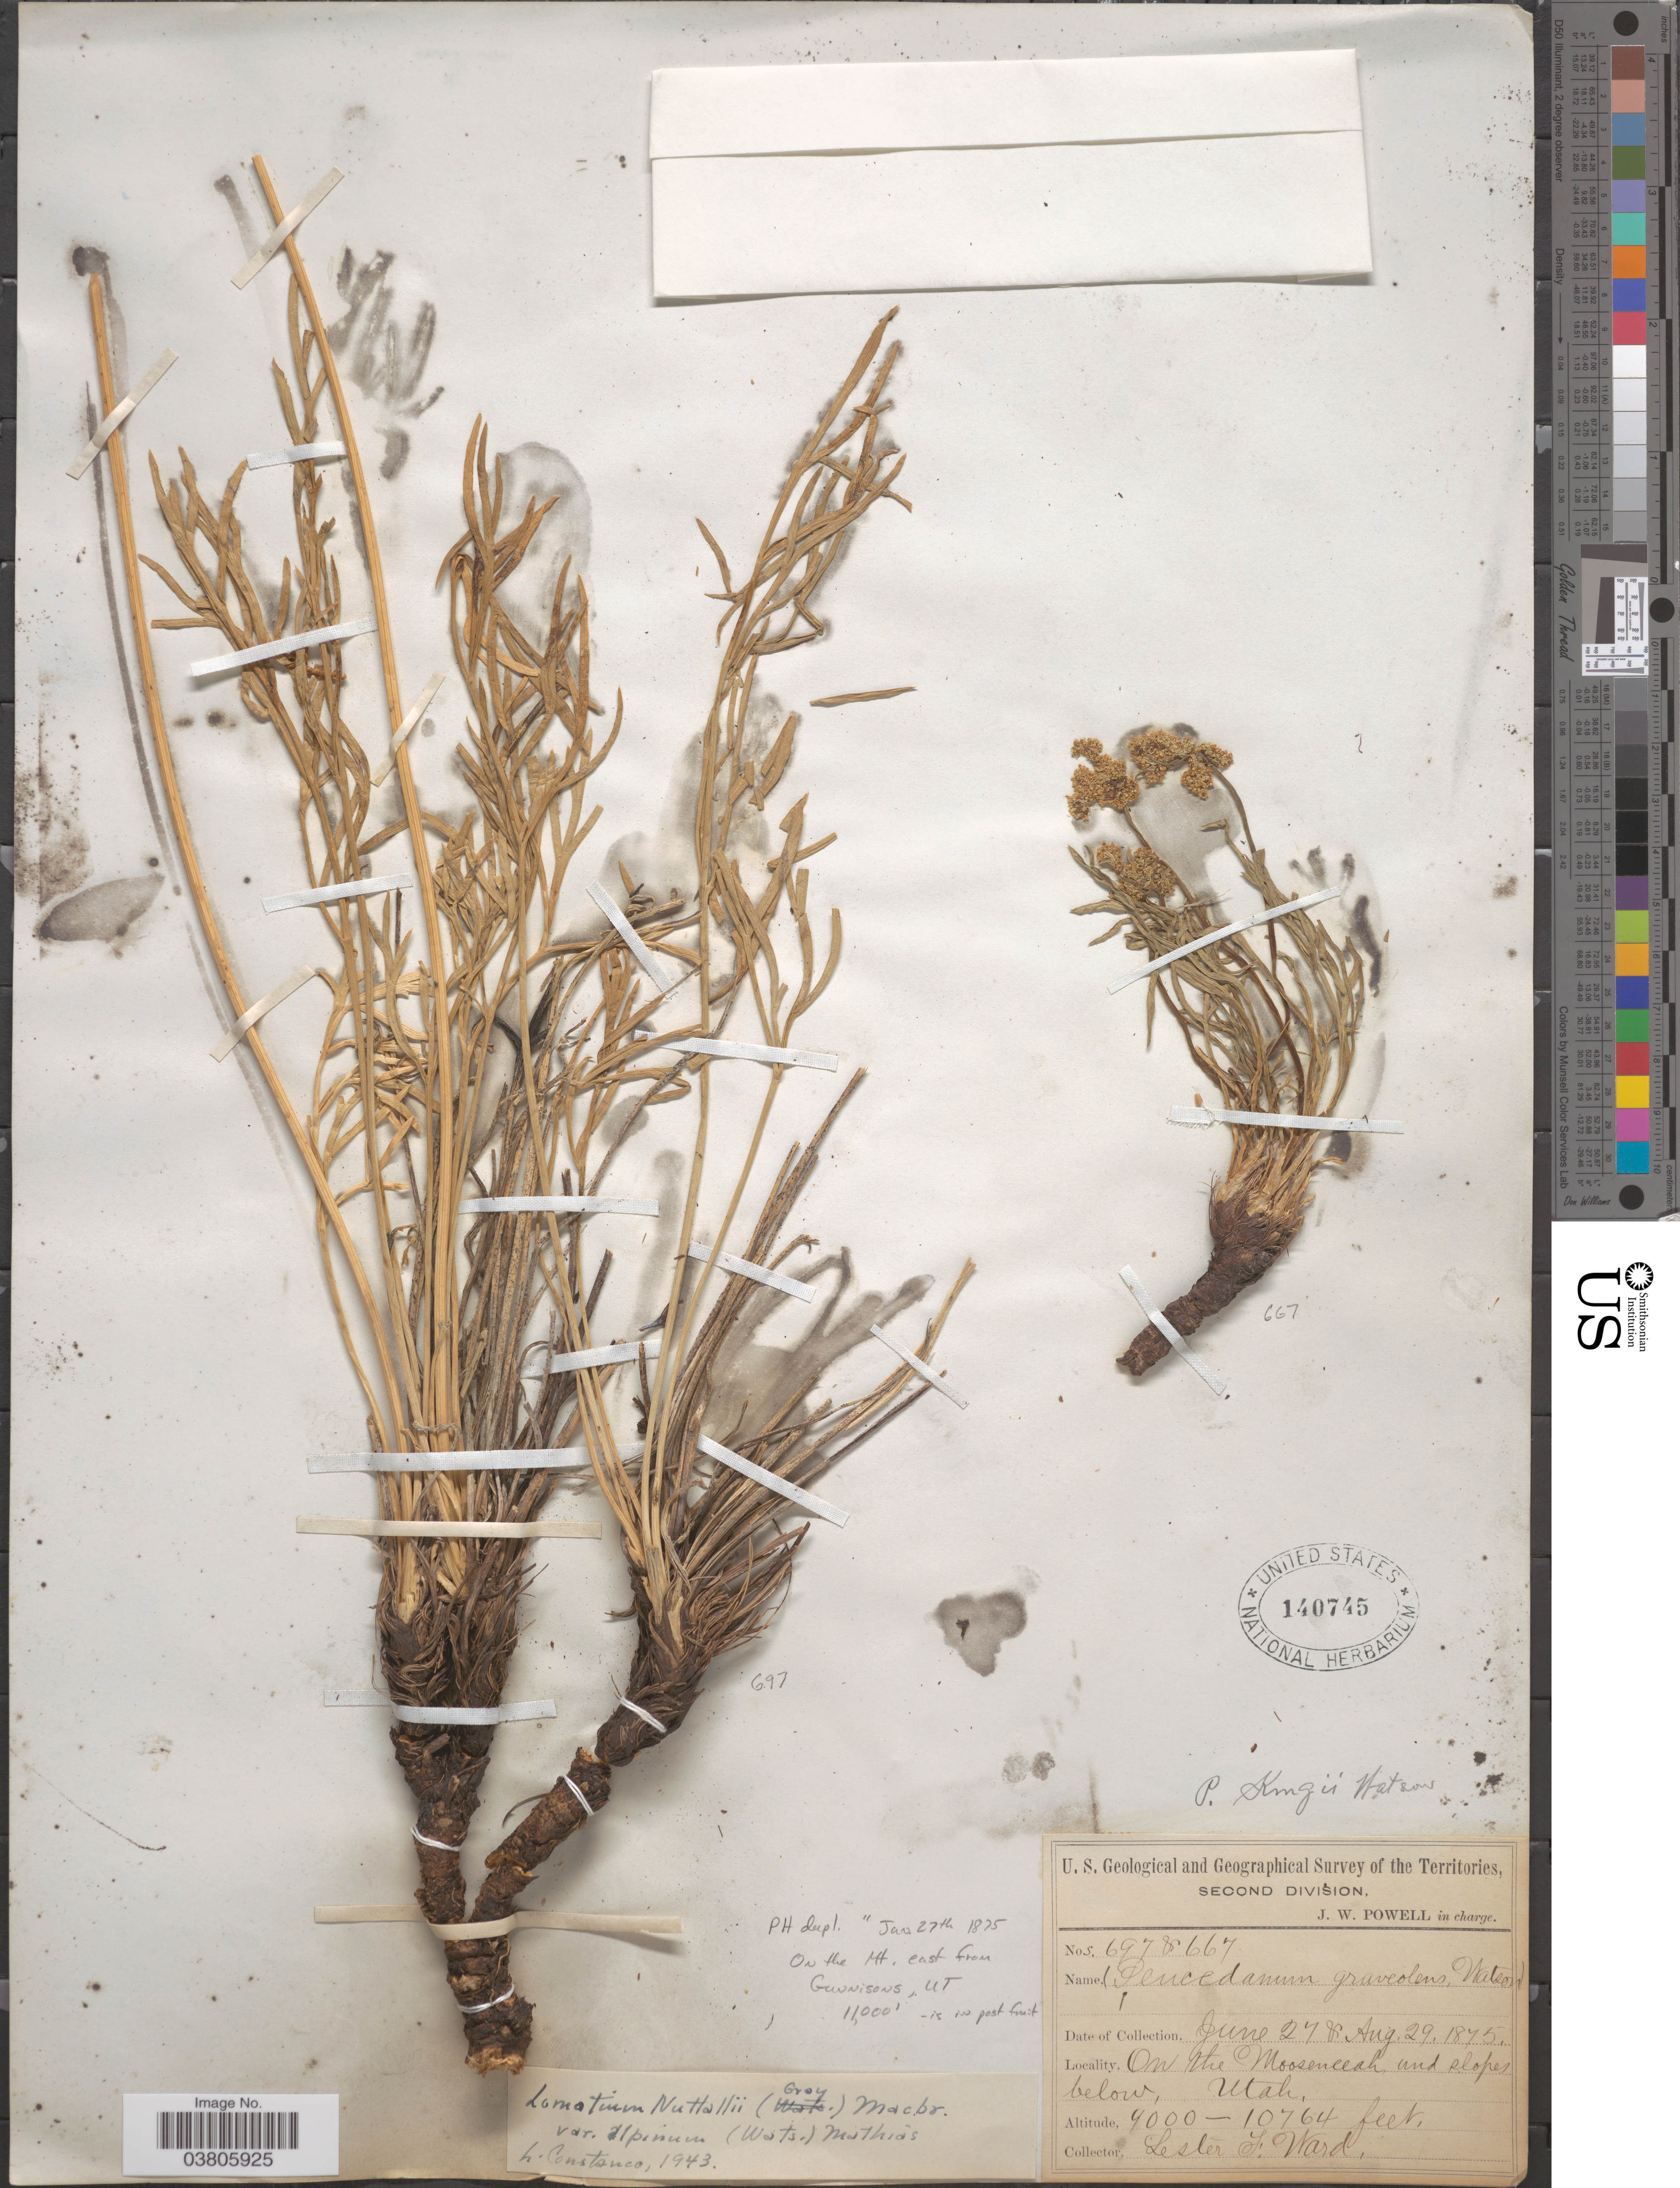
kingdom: Plantae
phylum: Tracheophyta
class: Magnoliopsida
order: Apiales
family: Apiaceae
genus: Lomatium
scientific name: Lomatium nuttallii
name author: (A. Gray) J.F. Macbr.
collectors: L. F. Ward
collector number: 697/667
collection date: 1875-06-27/1875-08-29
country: United States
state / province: Utah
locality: On the Mooseneeah, and slopes below, Utah.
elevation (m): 2743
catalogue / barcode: US 140745